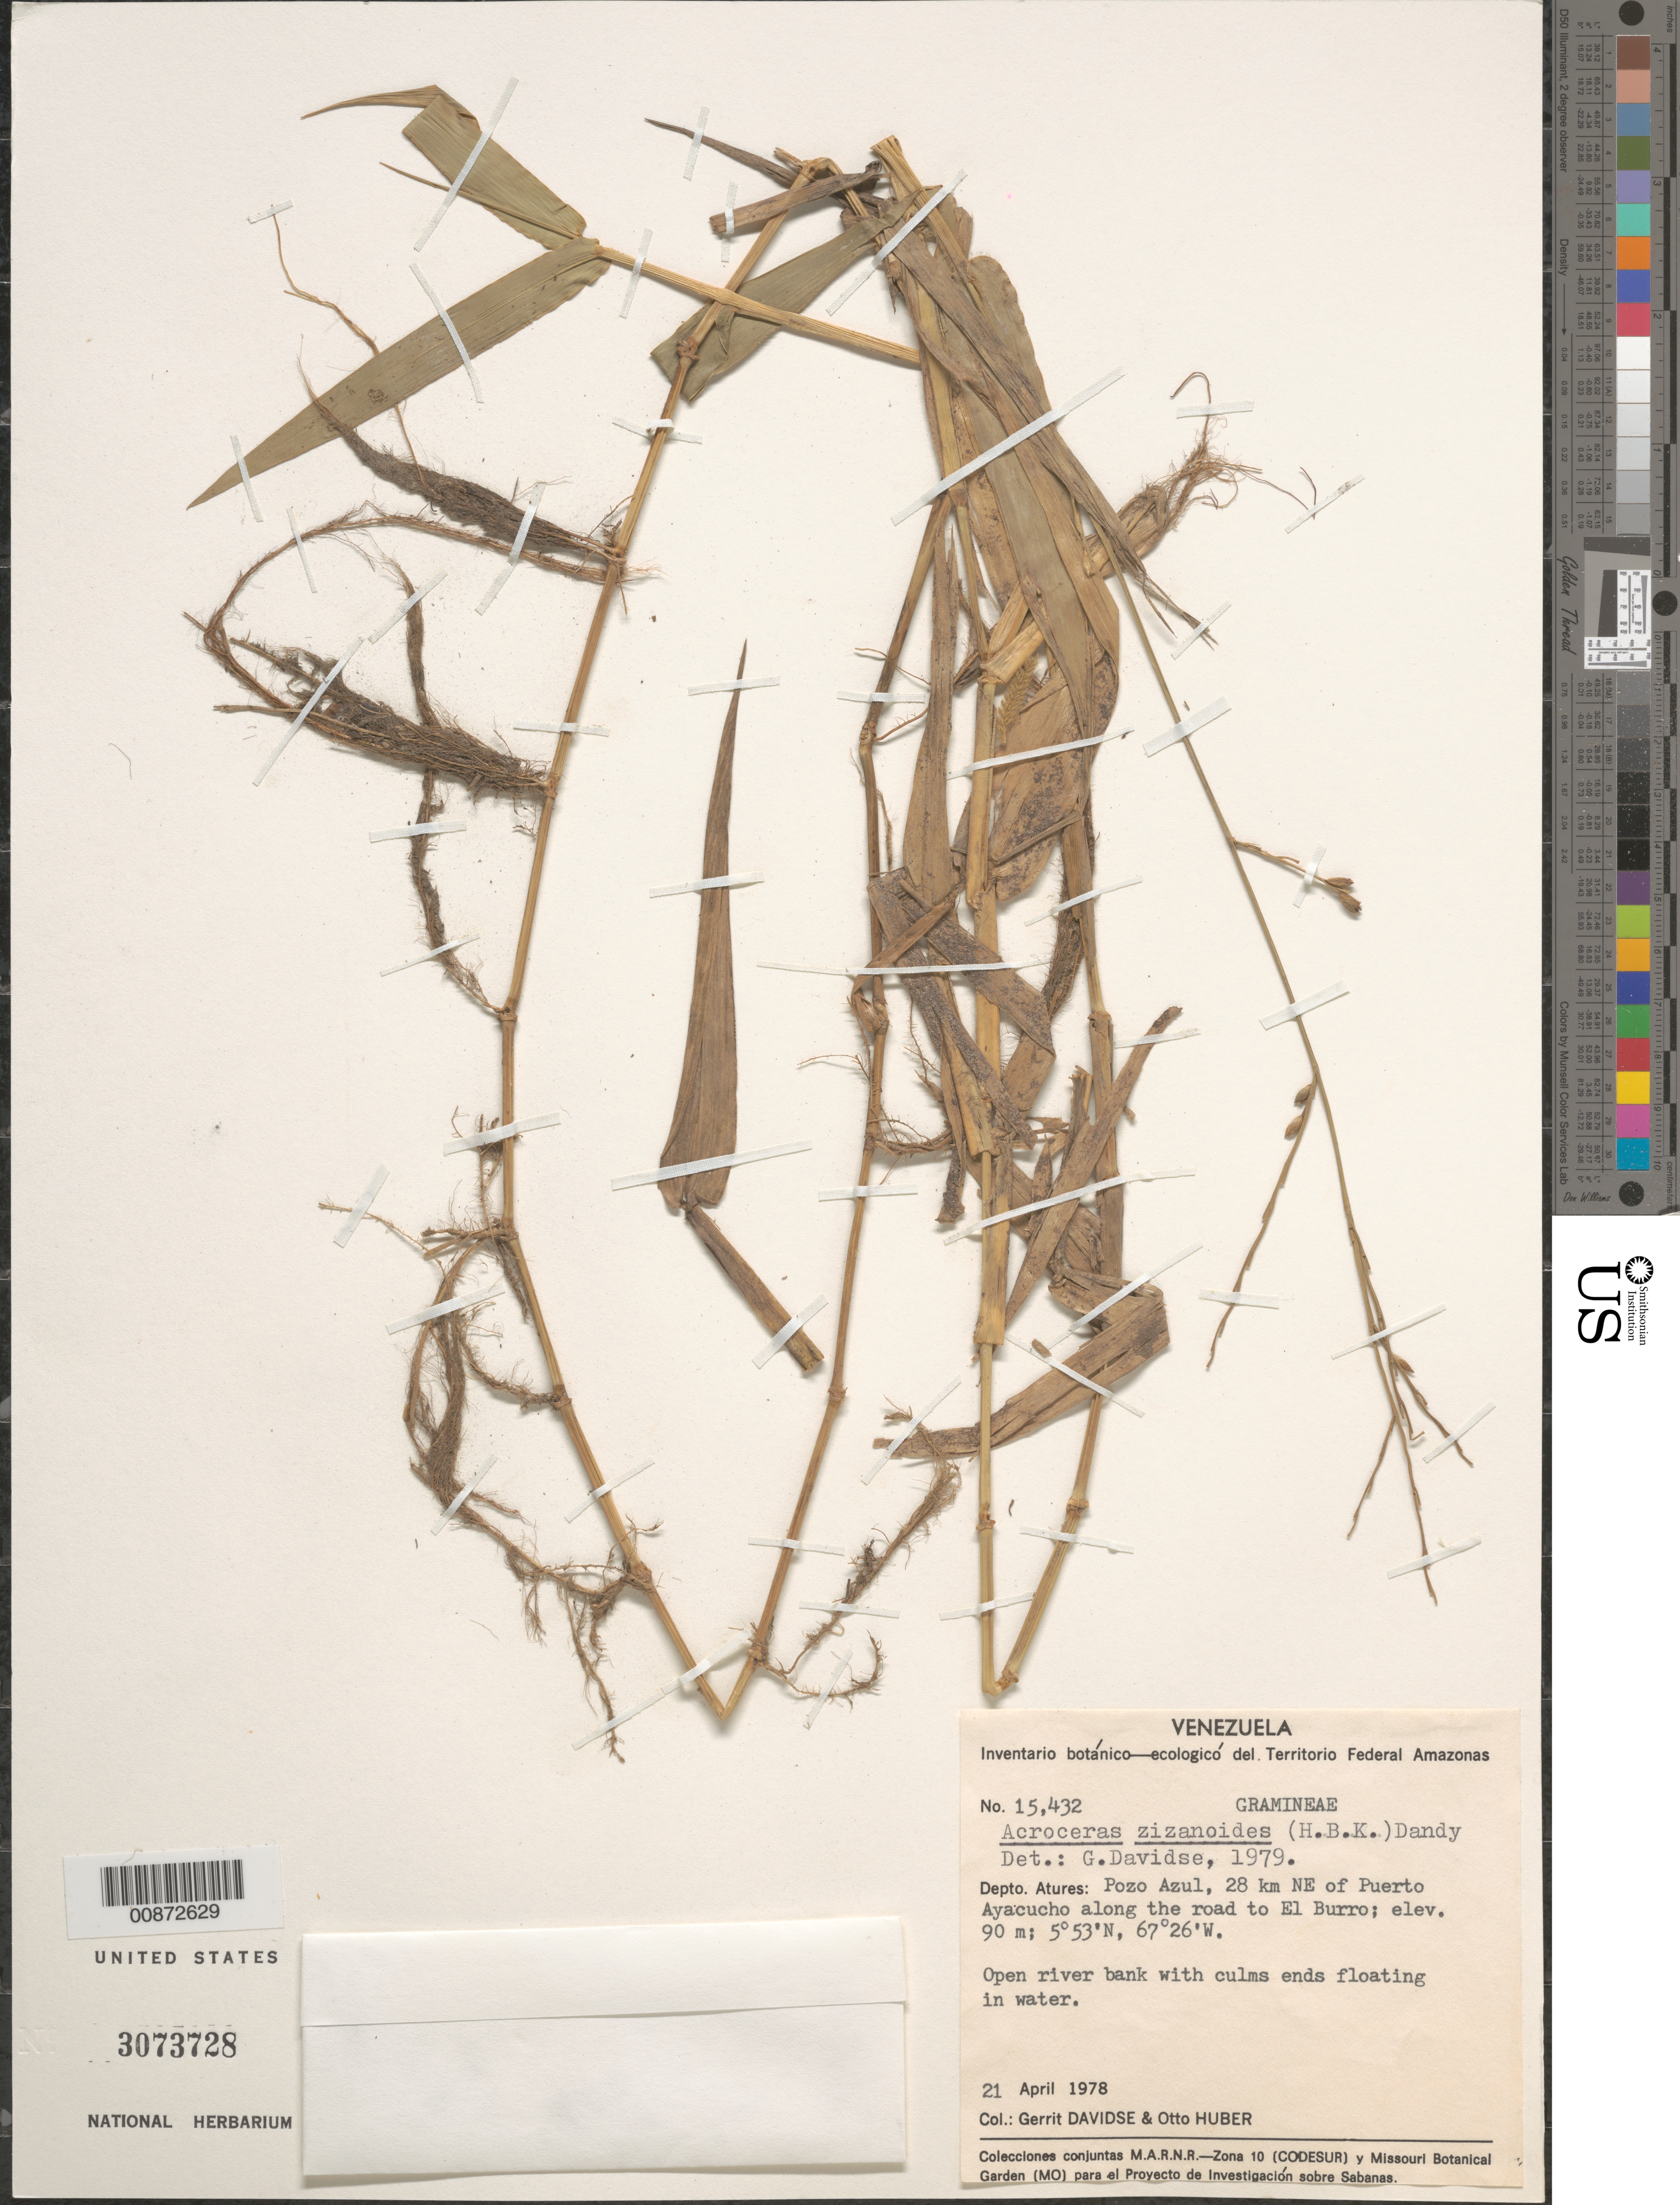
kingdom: Plantae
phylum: Tracheophyta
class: Liliopsida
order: Poales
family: Poaceae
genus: Acroceras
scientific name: Acroceras zizanioides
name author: (Kunth) Dandy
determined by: Davidse, Gerrit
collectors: G. Davidse & O. Huber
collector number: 15432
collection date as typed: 21-Apr-78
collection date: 1978-04-21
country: Venezuela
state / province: Amazonas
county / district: Atures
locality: Puerto Ayacucho, 23 km NE of, on road to El Burro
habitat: Open river bank with culms ends floating in water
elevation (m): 90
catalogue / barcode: US 3073728